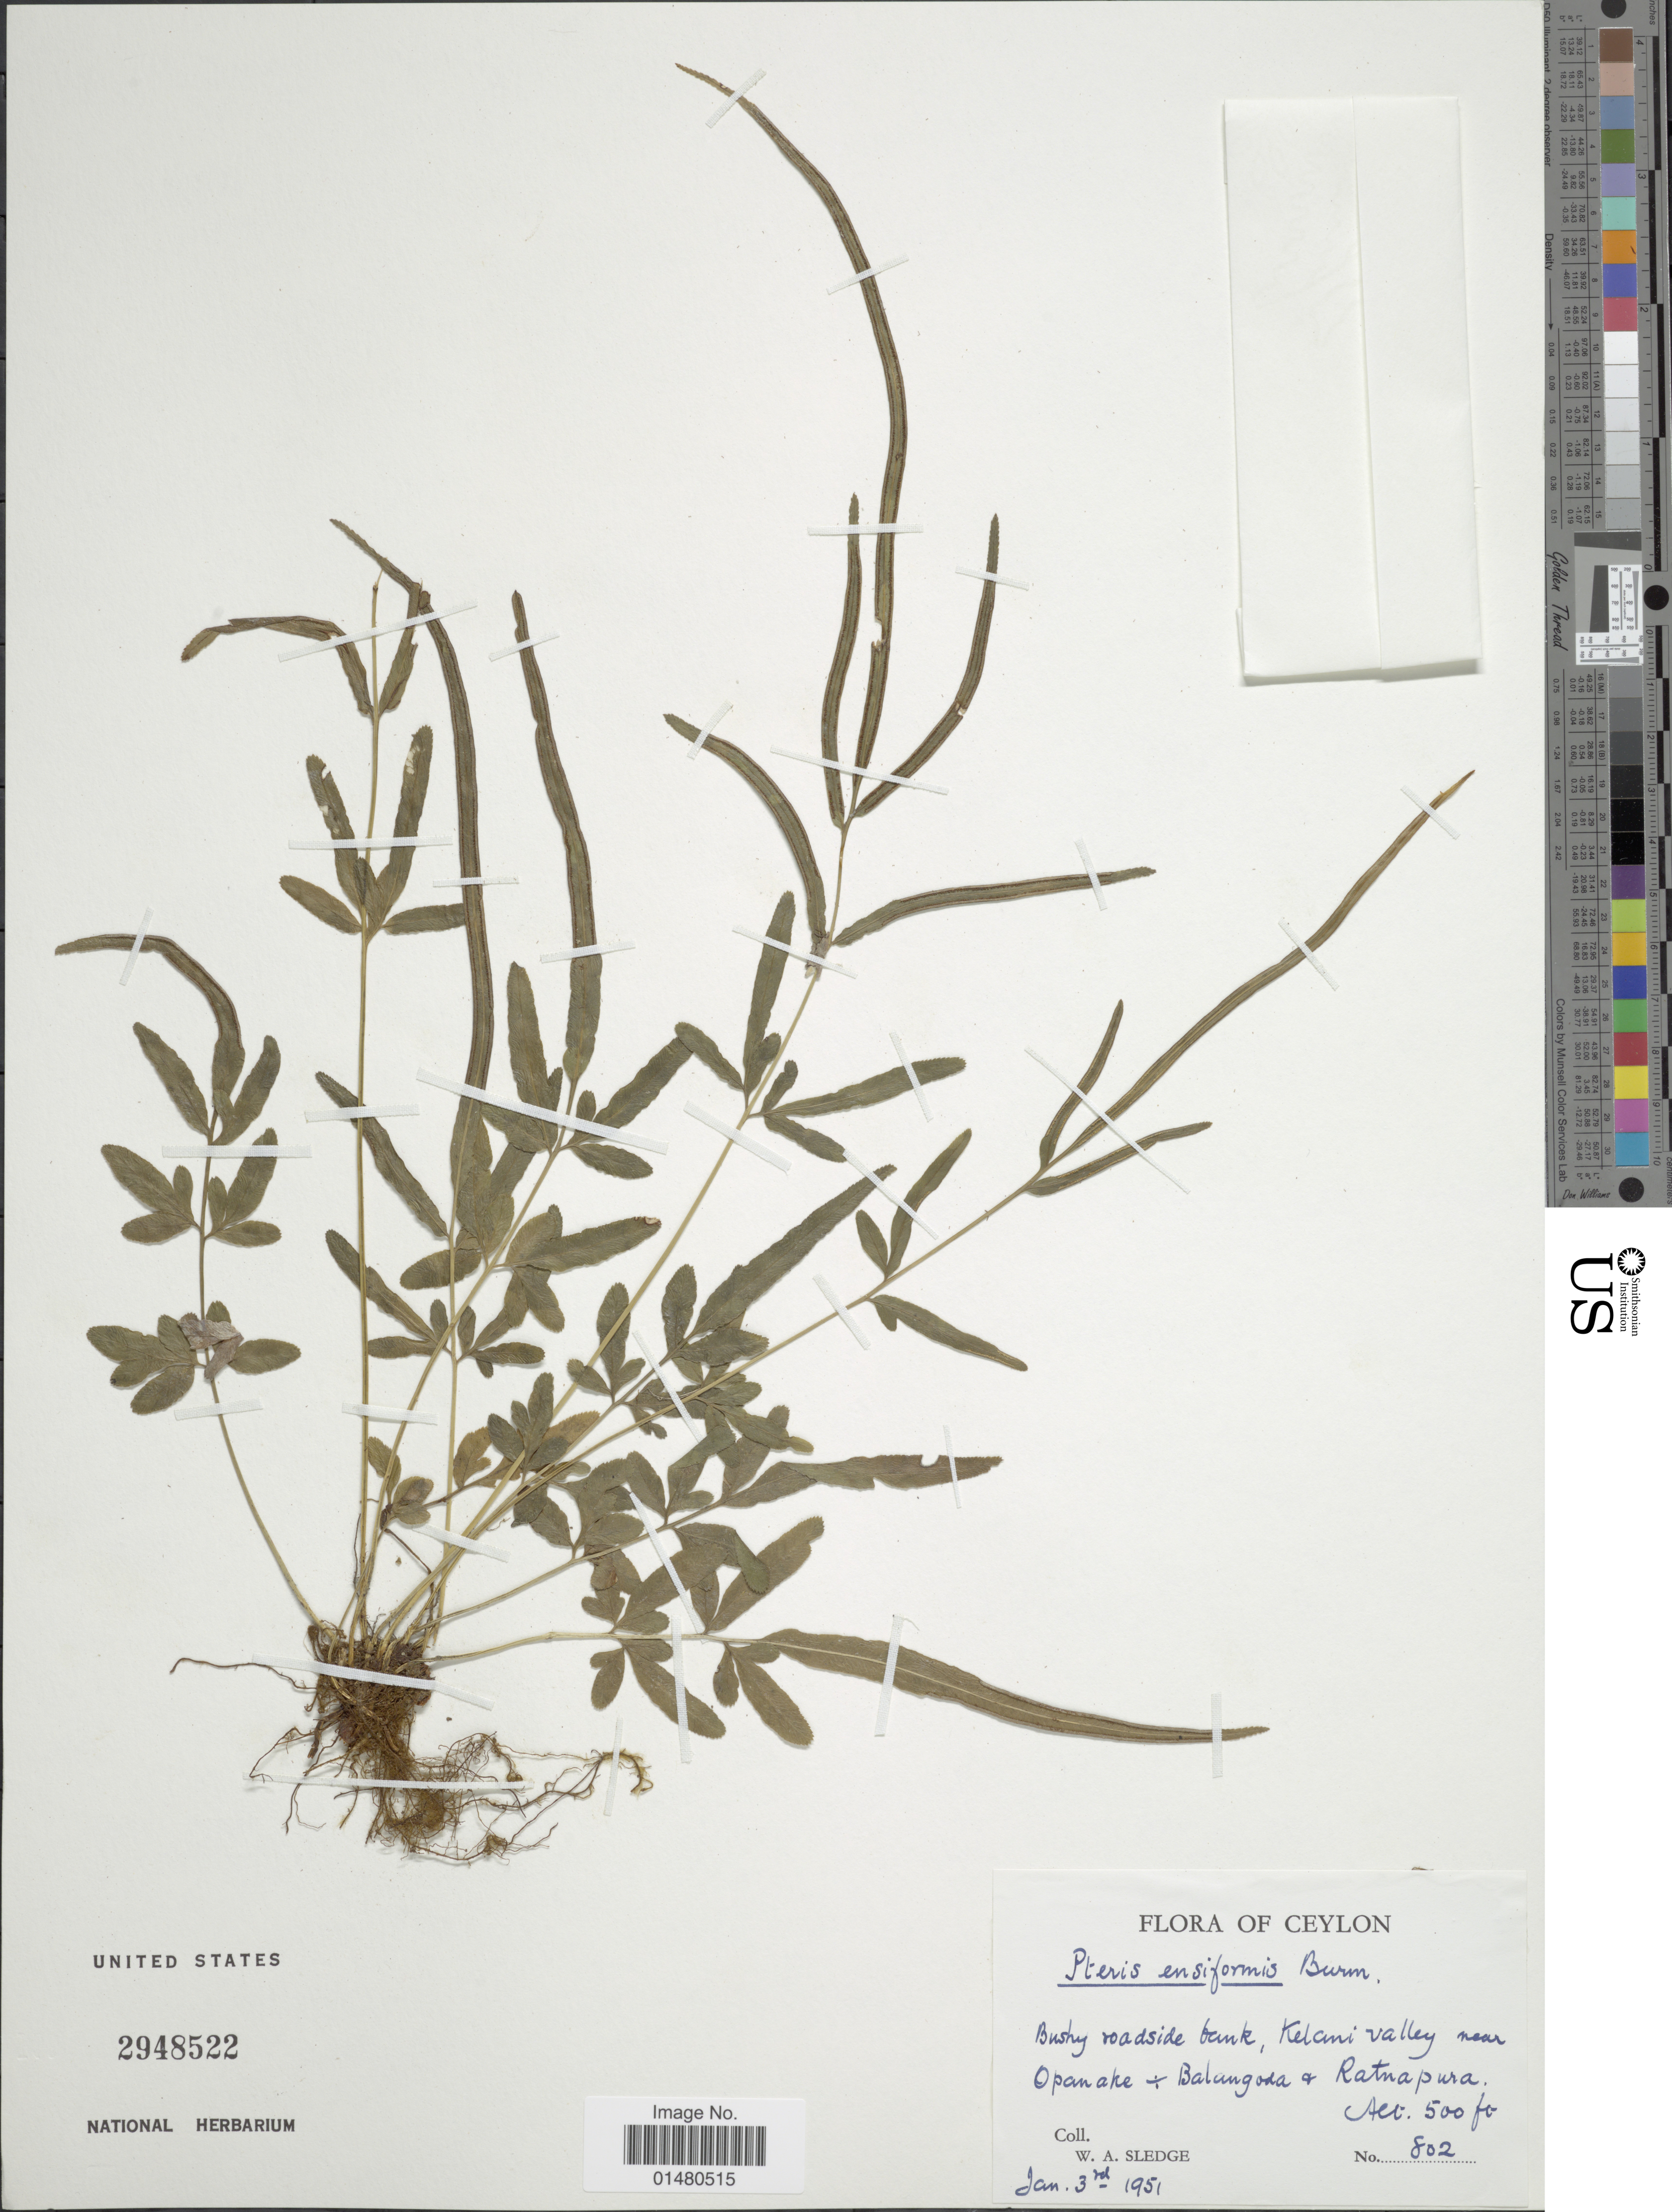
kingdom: Plantae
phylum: Tracheophyta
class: Polypodiopsida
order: Polypodiales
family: Pteridaceae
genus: Pteris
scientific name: Pteris ensiformis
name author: Burm. f.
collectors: W. A. Sledge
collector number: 802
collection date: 1951-01-03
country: Sri Lanka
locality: Bushy roadside bank, Kalani valley near Opanake + Balangosa + Ratnapura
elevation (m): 152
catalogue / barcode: US 2948522